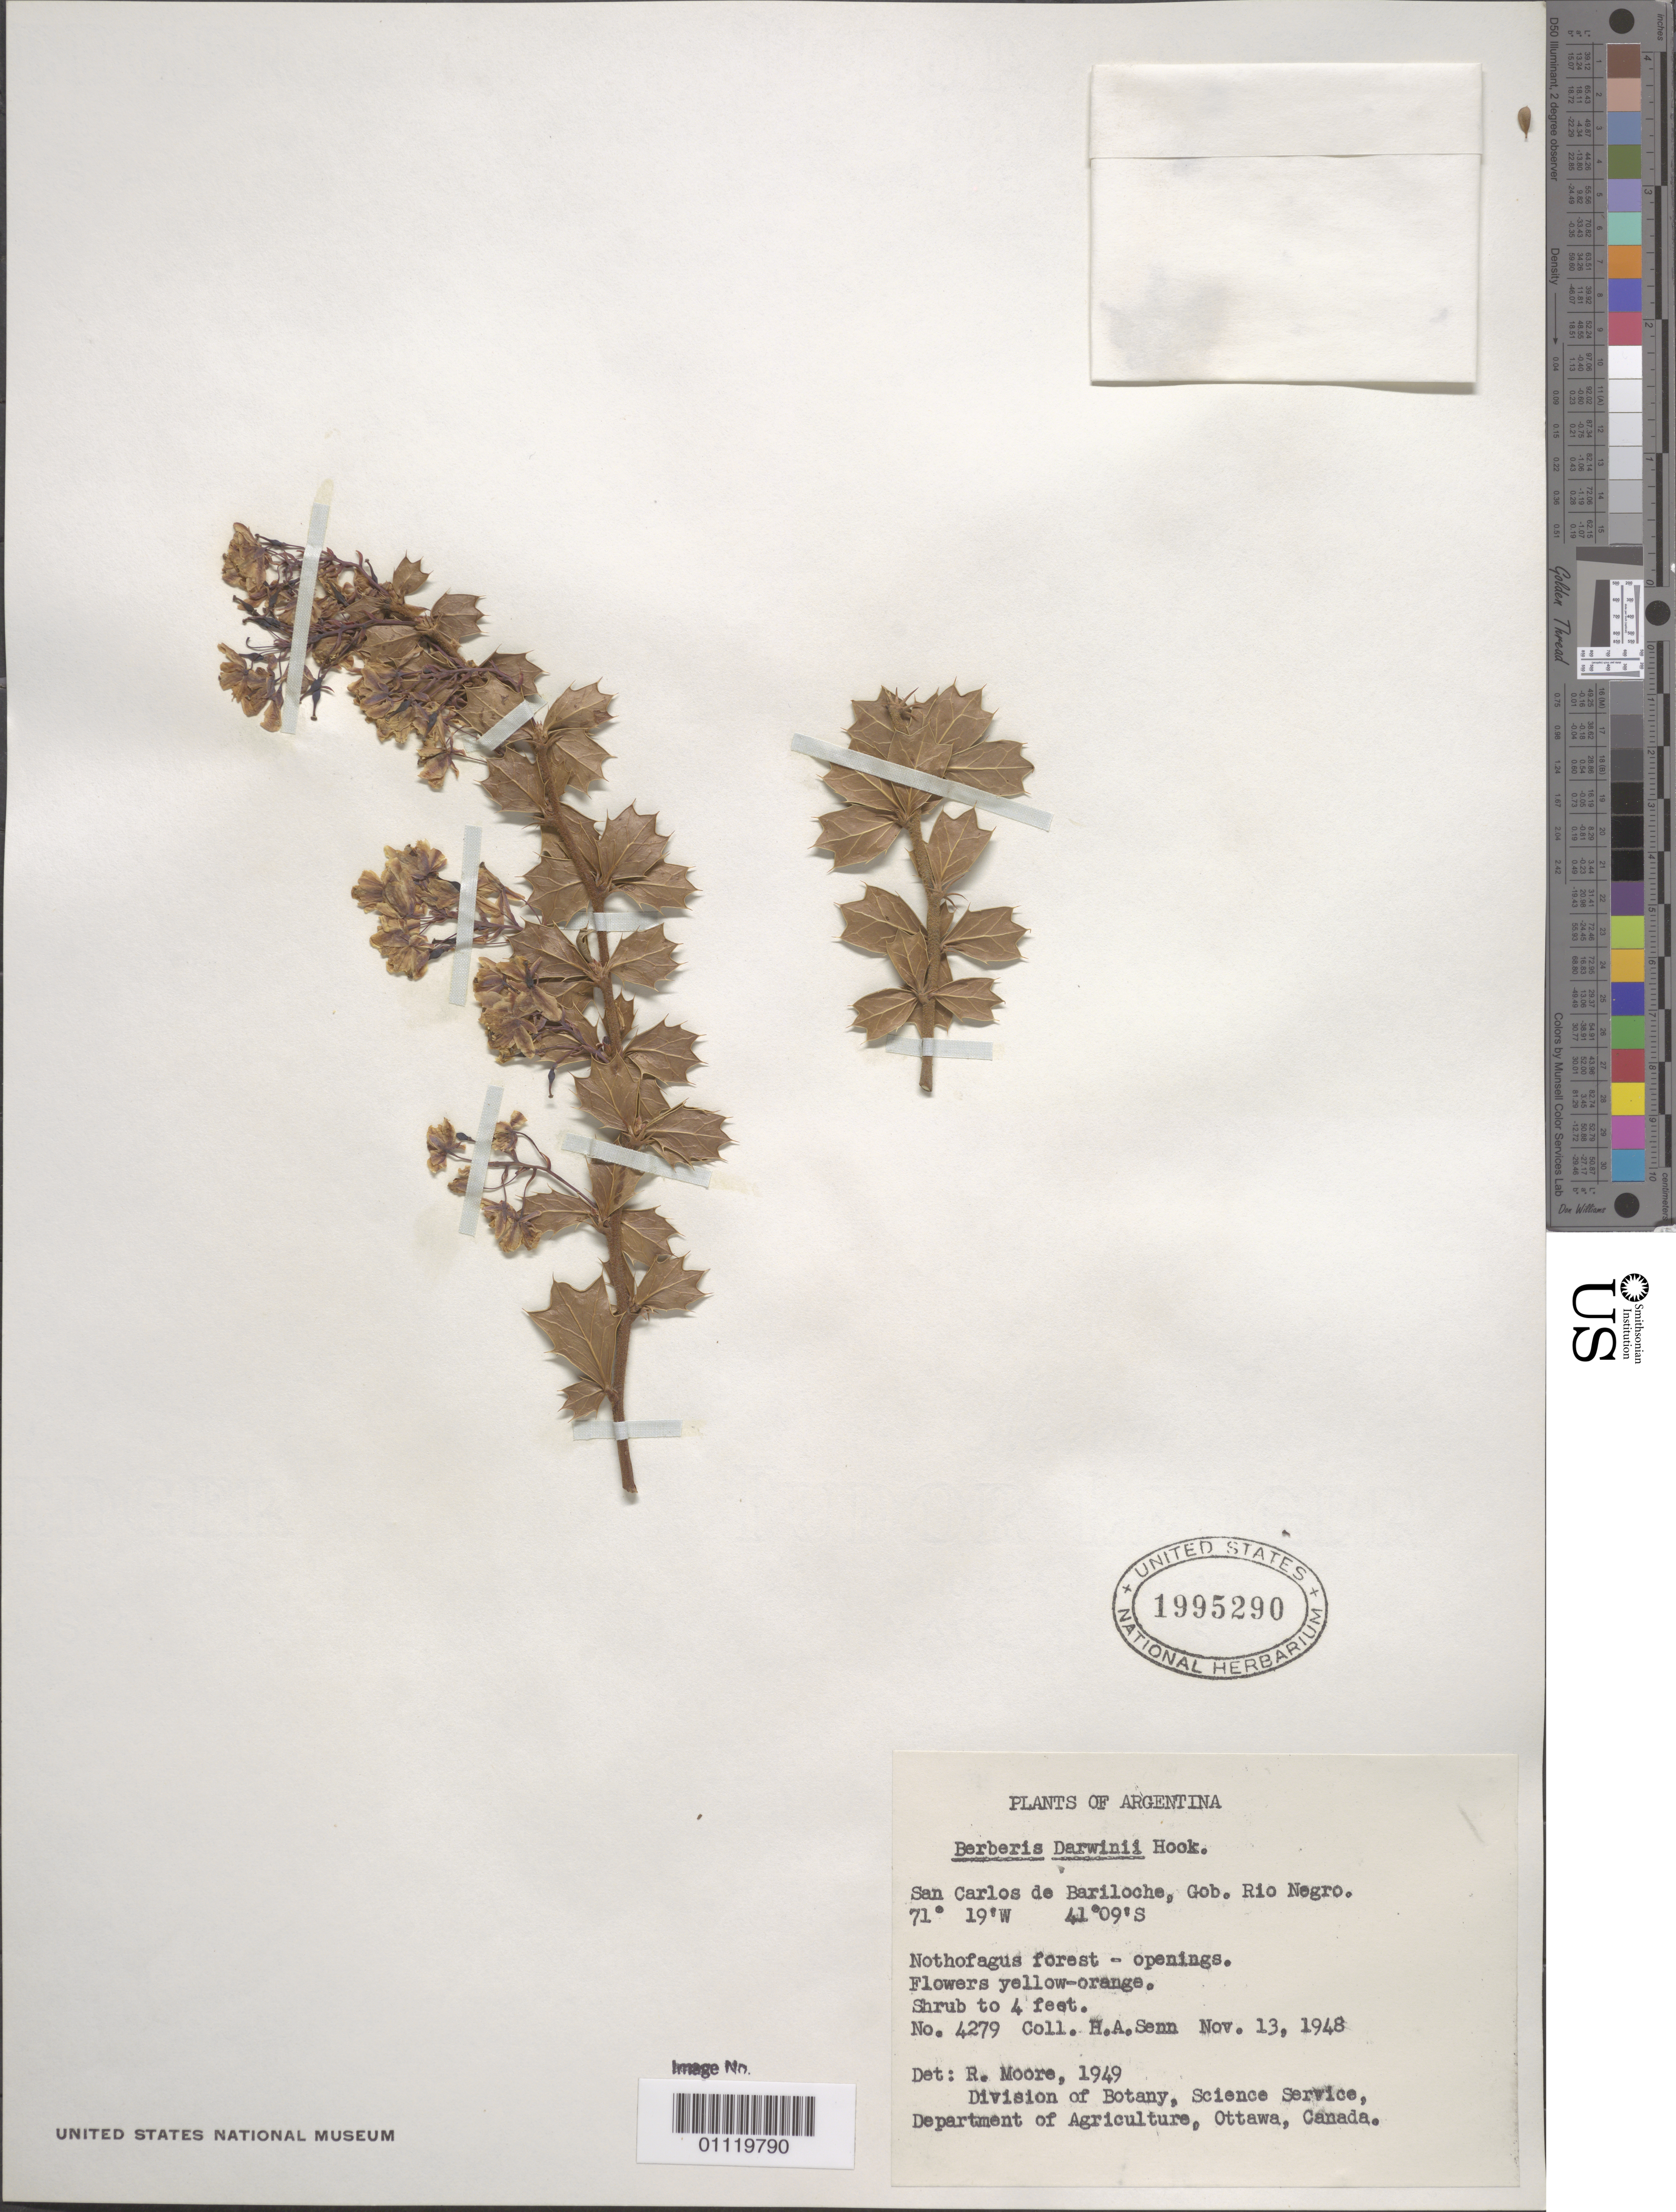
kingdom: Plantae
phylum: Tracheophyta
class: Magnoliopsida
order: Ranunculales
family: Berberidaceae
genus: Berberis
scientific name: Berberis darwinii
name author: Hook.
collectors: H. Senn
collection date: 1948-11-13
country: Argentina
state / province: Rio Negro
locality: San Carlos de Bariloche city. Openings in Nothofagus forest.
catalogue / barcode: US 1995290